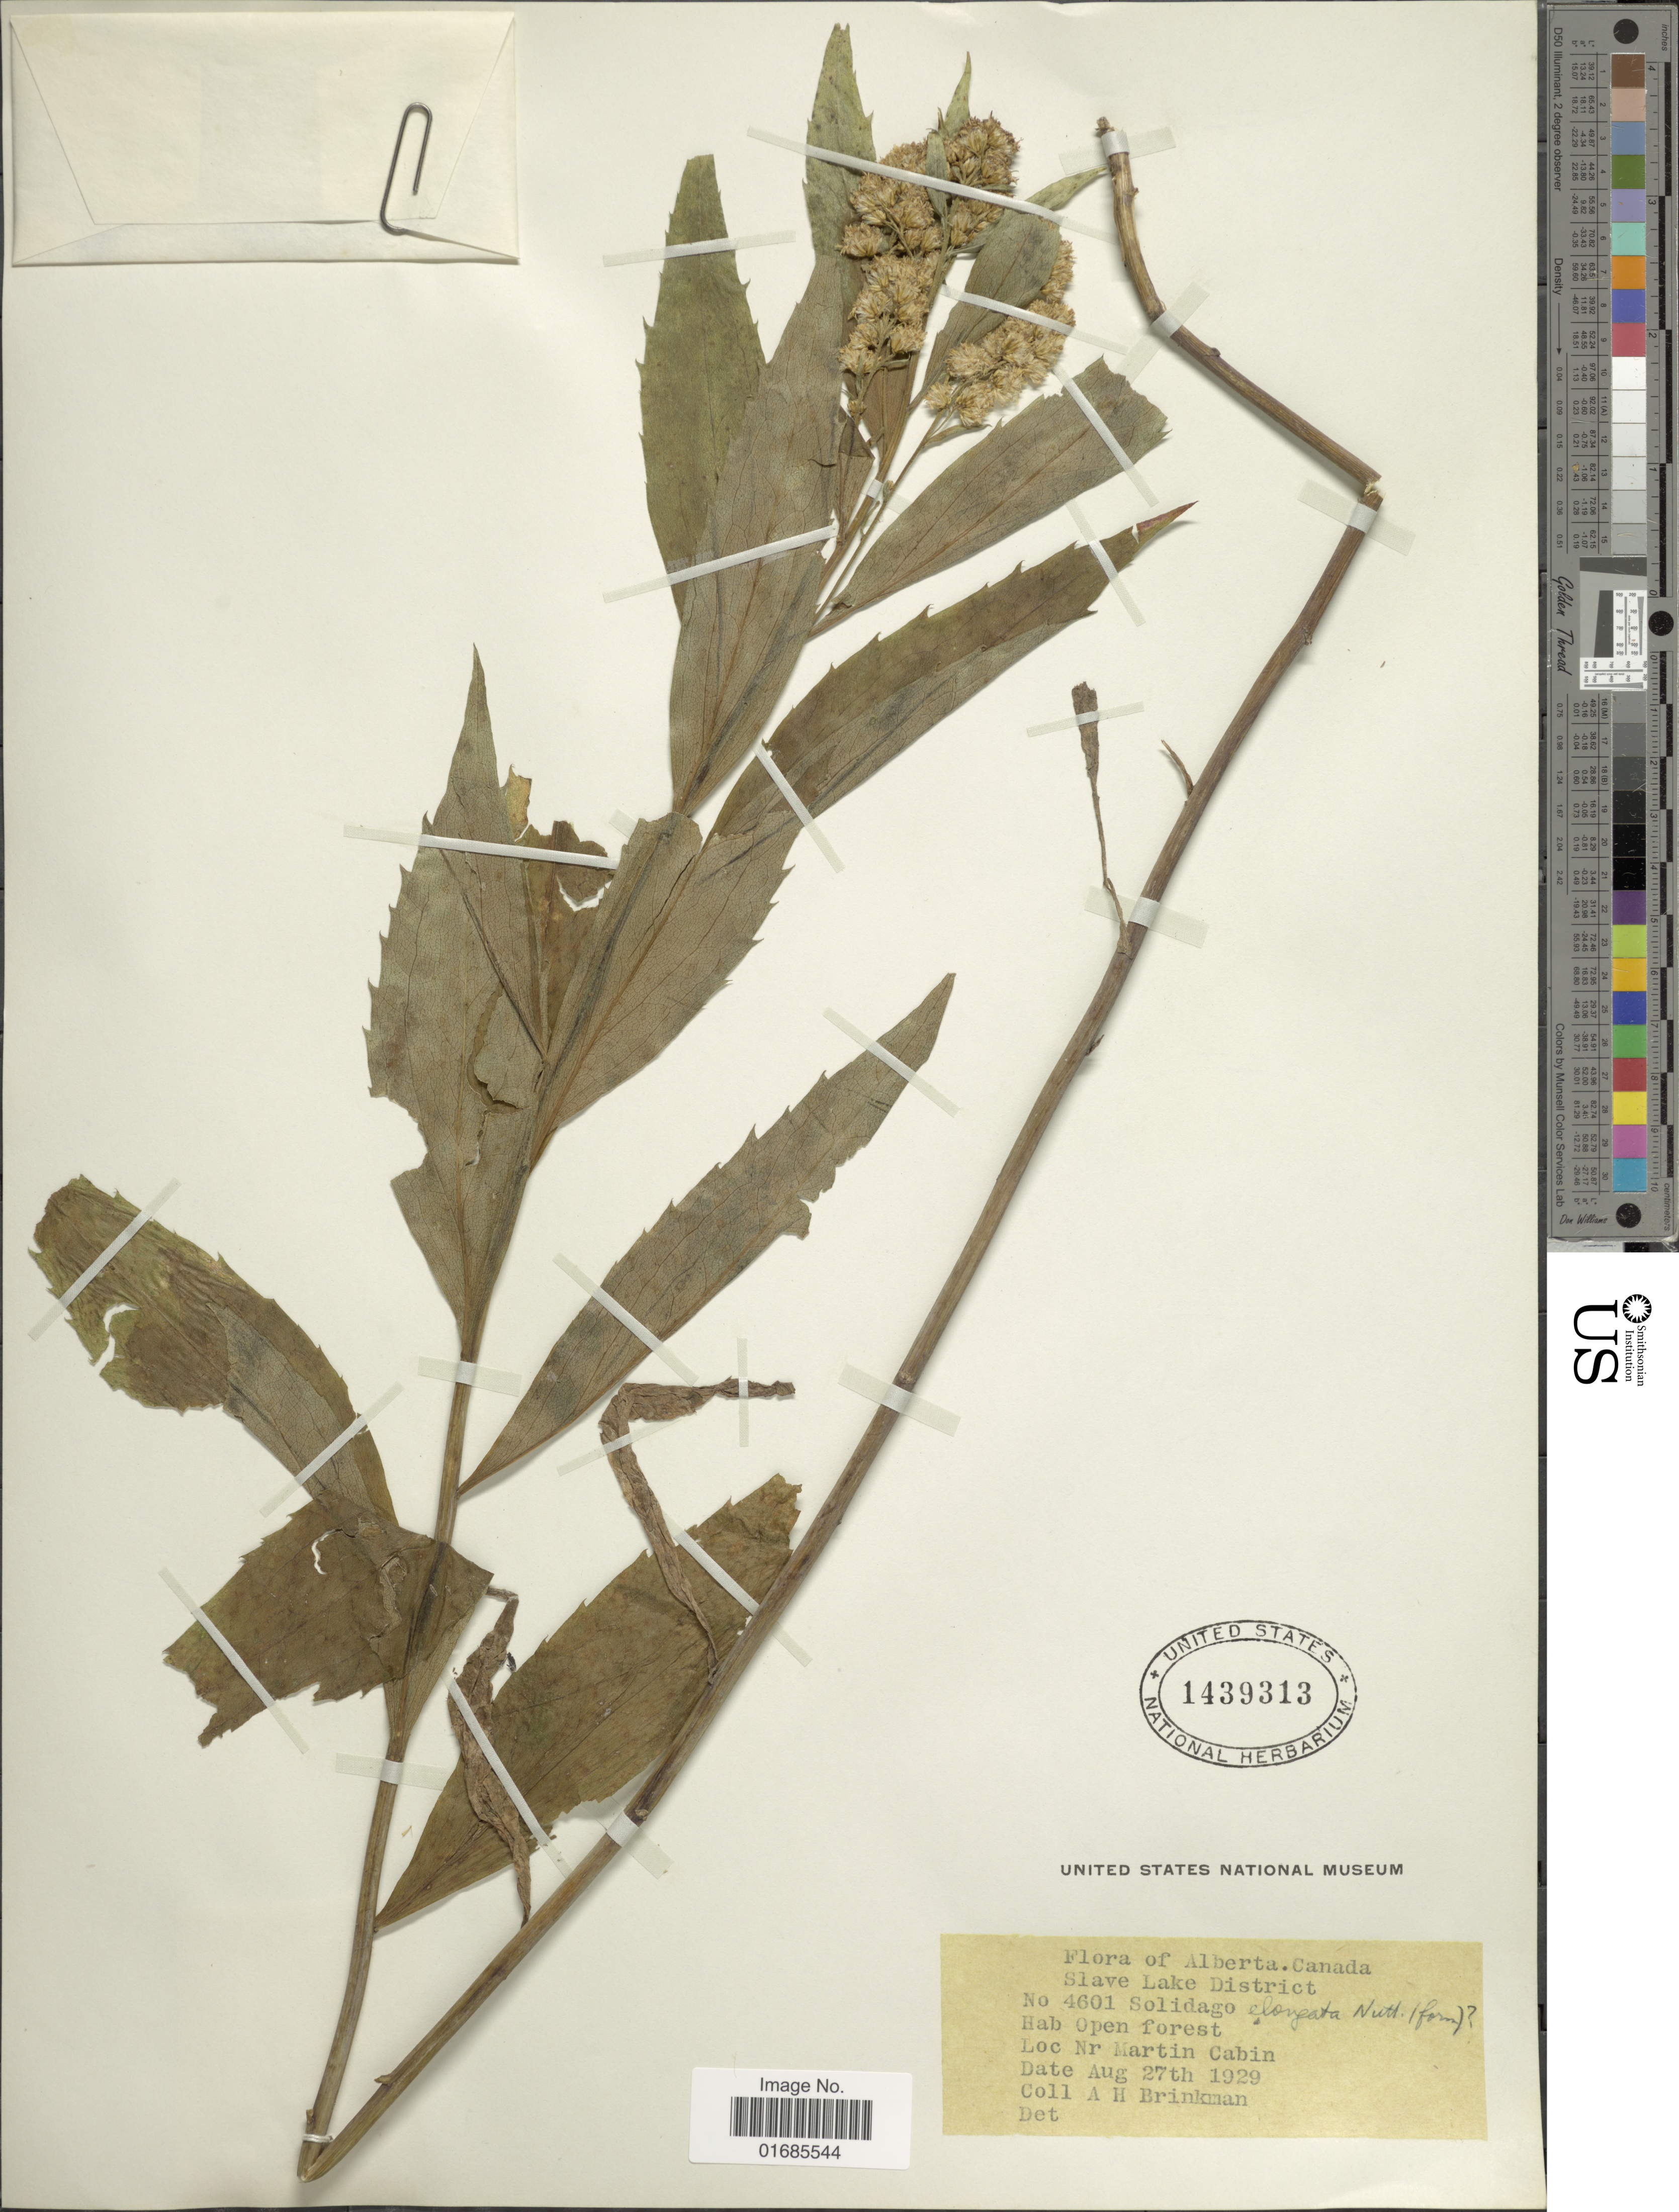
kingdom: Plantae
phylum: Tracheophyta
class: Magnoliopsida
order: Asterales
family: Asteraceae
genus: Solidago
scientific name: Solidago canadensis var. salebrosa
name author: (Piper) M.E. Jones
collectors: A. Brinkman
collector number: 4601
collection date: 1929-08-27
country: Canada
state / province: Alberta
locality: Slave Lake District, Nr Martin Cabin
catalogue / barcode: US 1439313